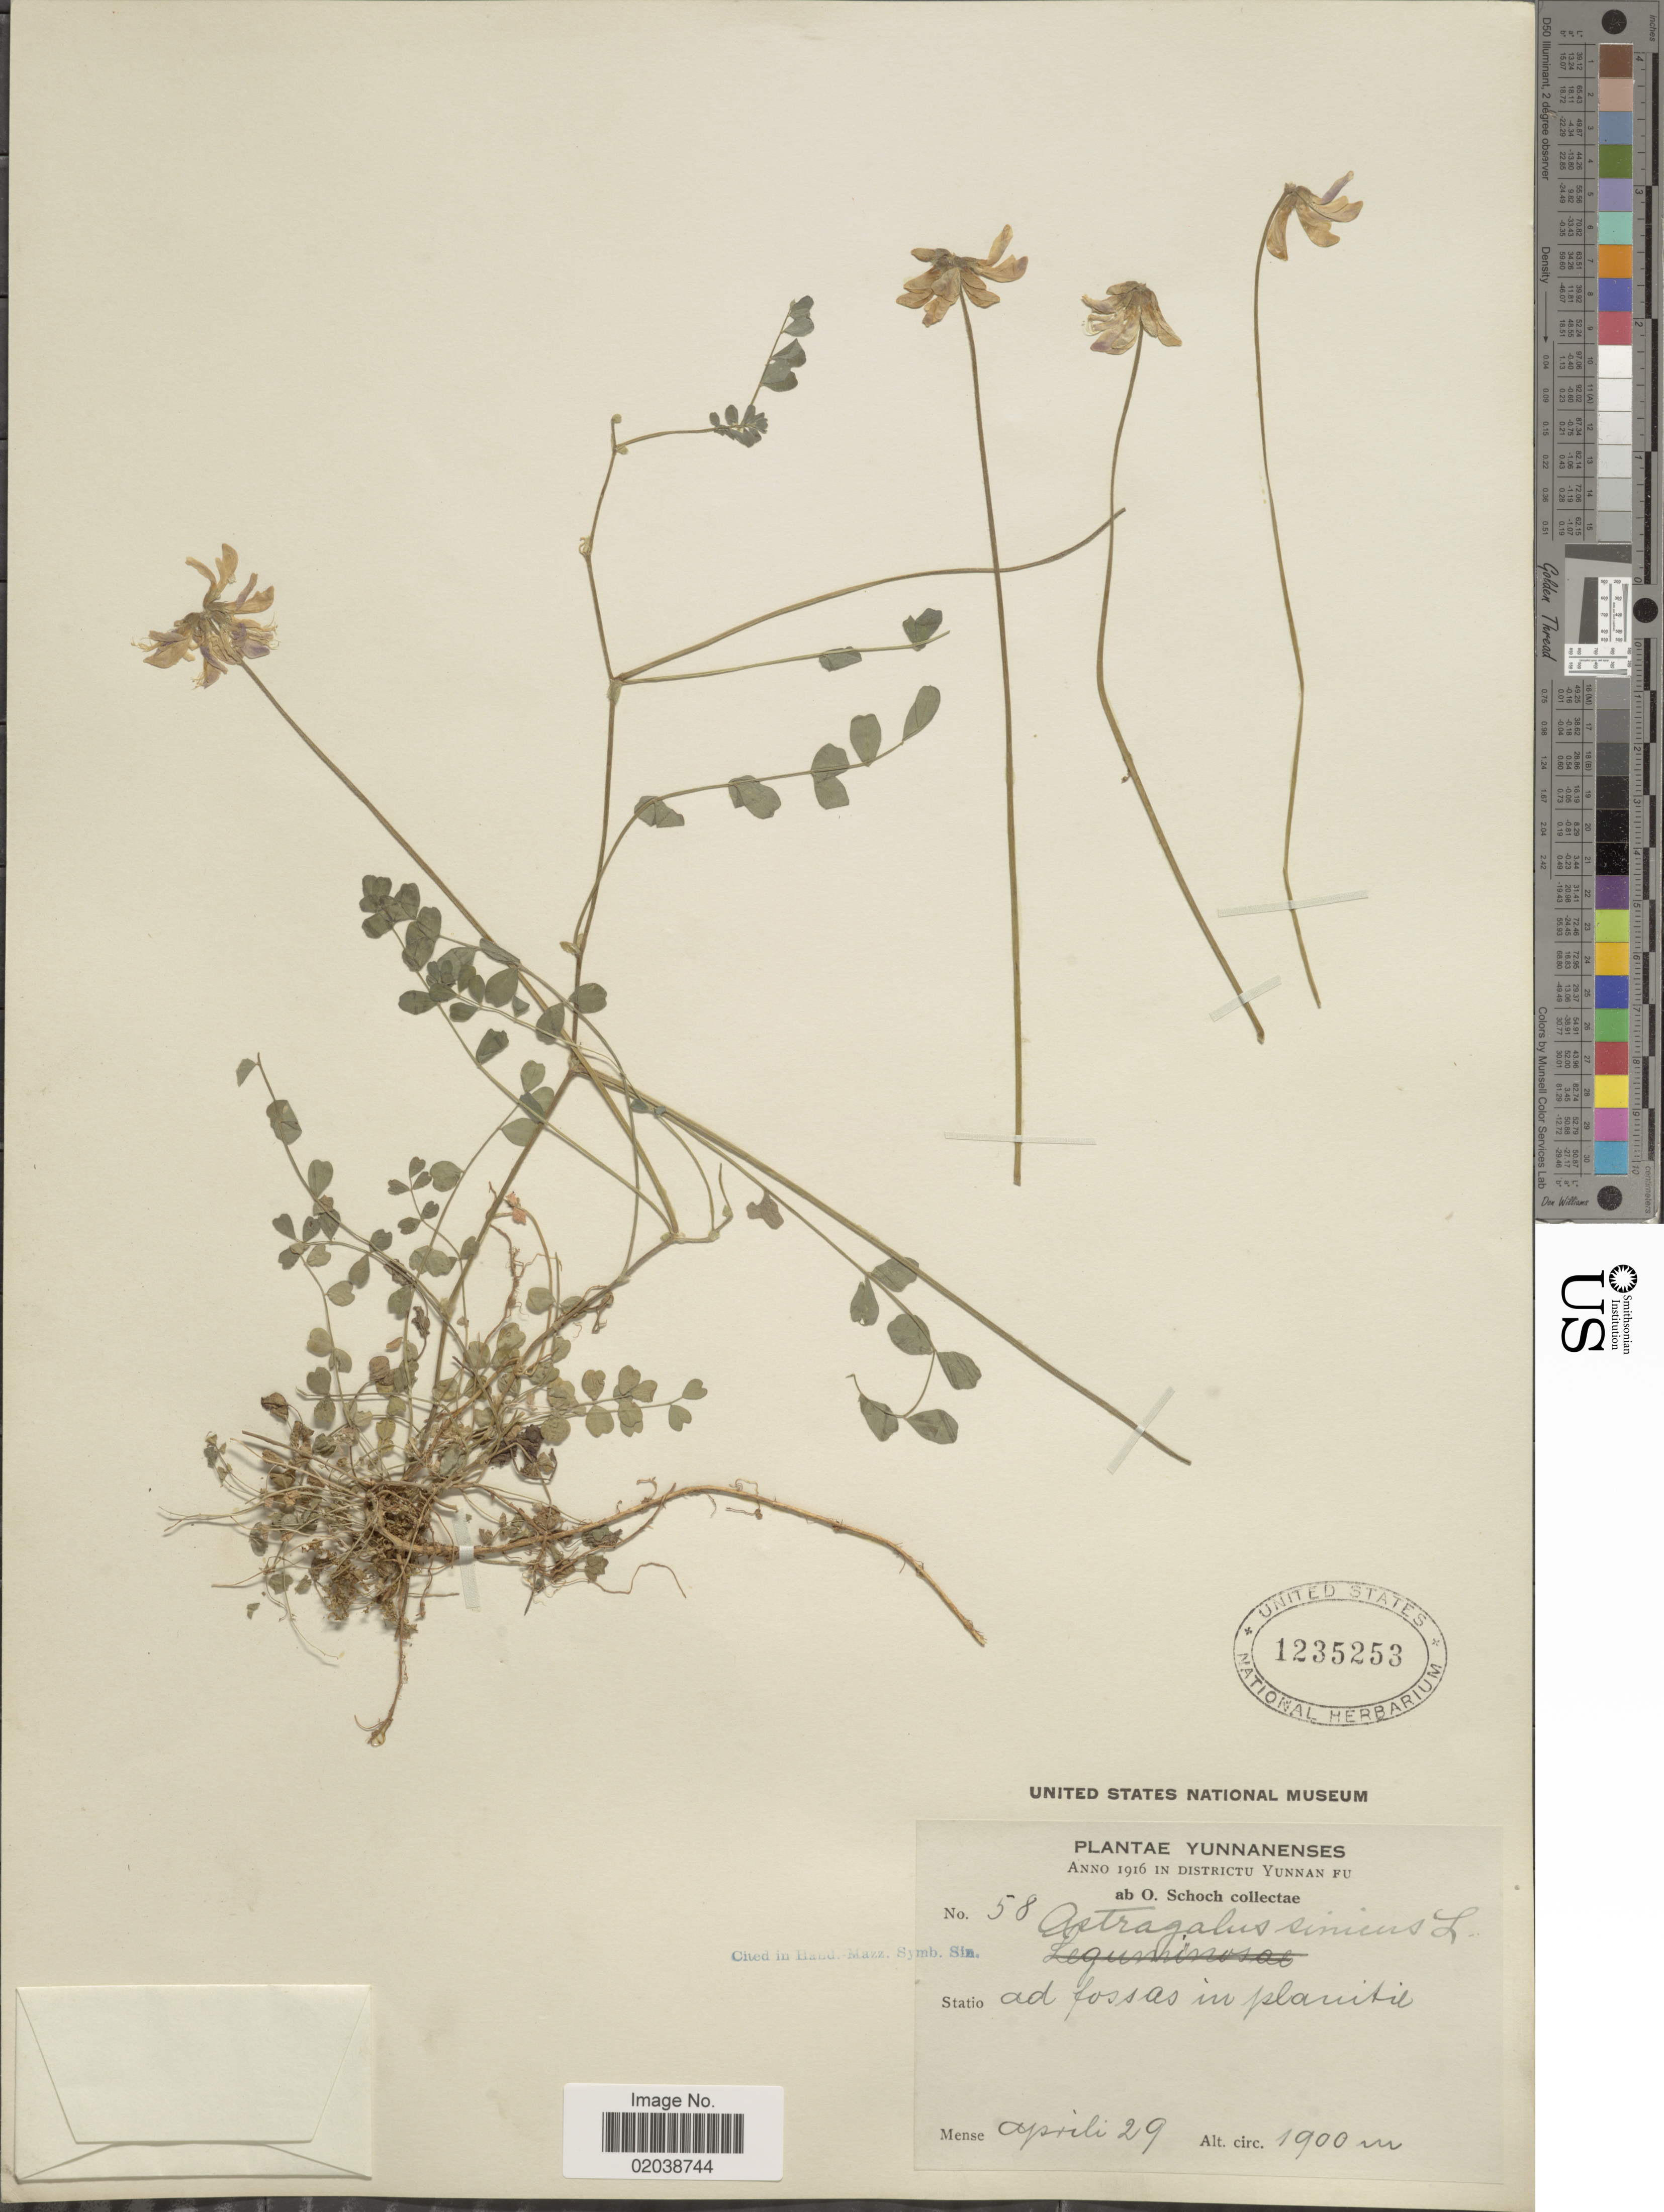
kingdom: Plantae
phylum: Tracheophyta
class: Magnoliopsida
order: Fabales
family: Fabaceae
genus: Astragalus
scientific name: Astragalus sinicus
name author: L.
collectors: O. Schoch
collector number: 58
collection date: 1916-04-29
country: China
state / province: Yunnan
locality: In Distritu Yunnan Fu, ad fossas in planitic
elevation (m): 1900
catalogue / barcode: US 1235253